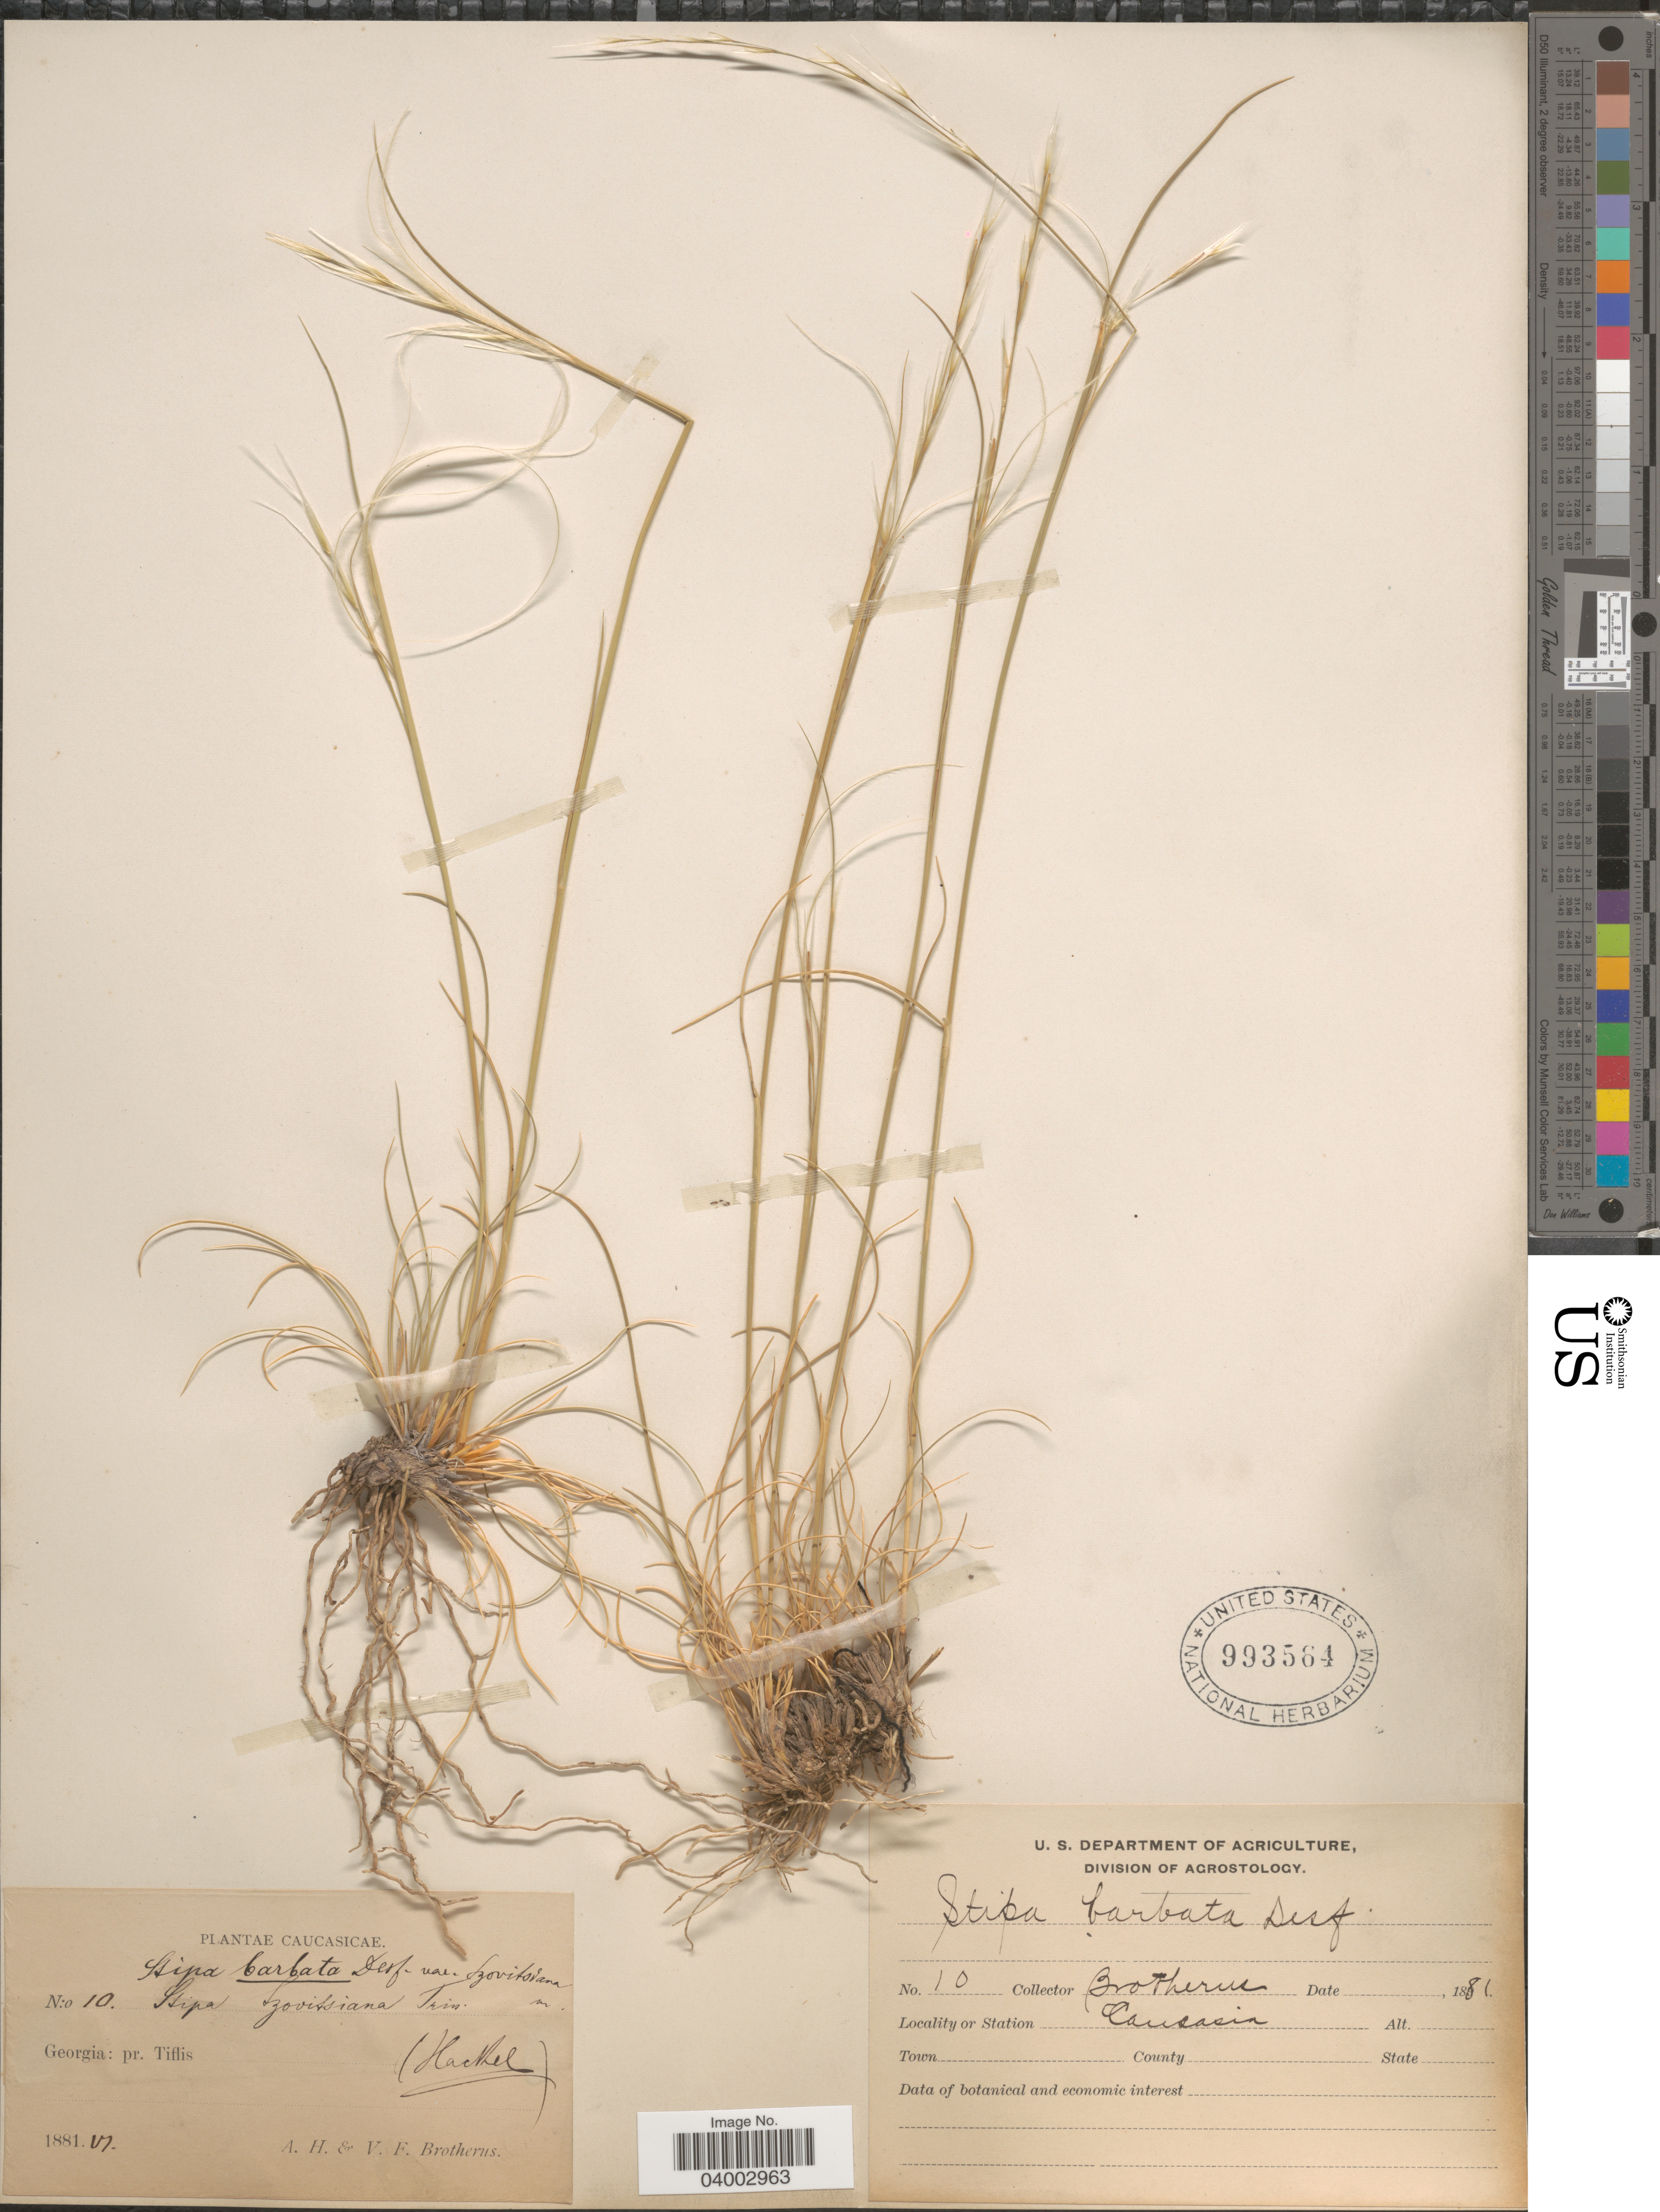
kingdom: Plantae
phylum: Tracheophyta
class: Liliopsida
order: Poales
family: Poaceae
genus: Stipa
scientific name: Stipa szovitsiana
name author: (Trin. & Rupr.) Griseb.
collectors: A. Brotherus & V. F. Brotherus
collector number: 10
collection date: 1881-06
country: Georgia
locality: Caucasicae. Georgia: pr. Tiflis. Station Causasia.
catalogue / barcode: US 993564